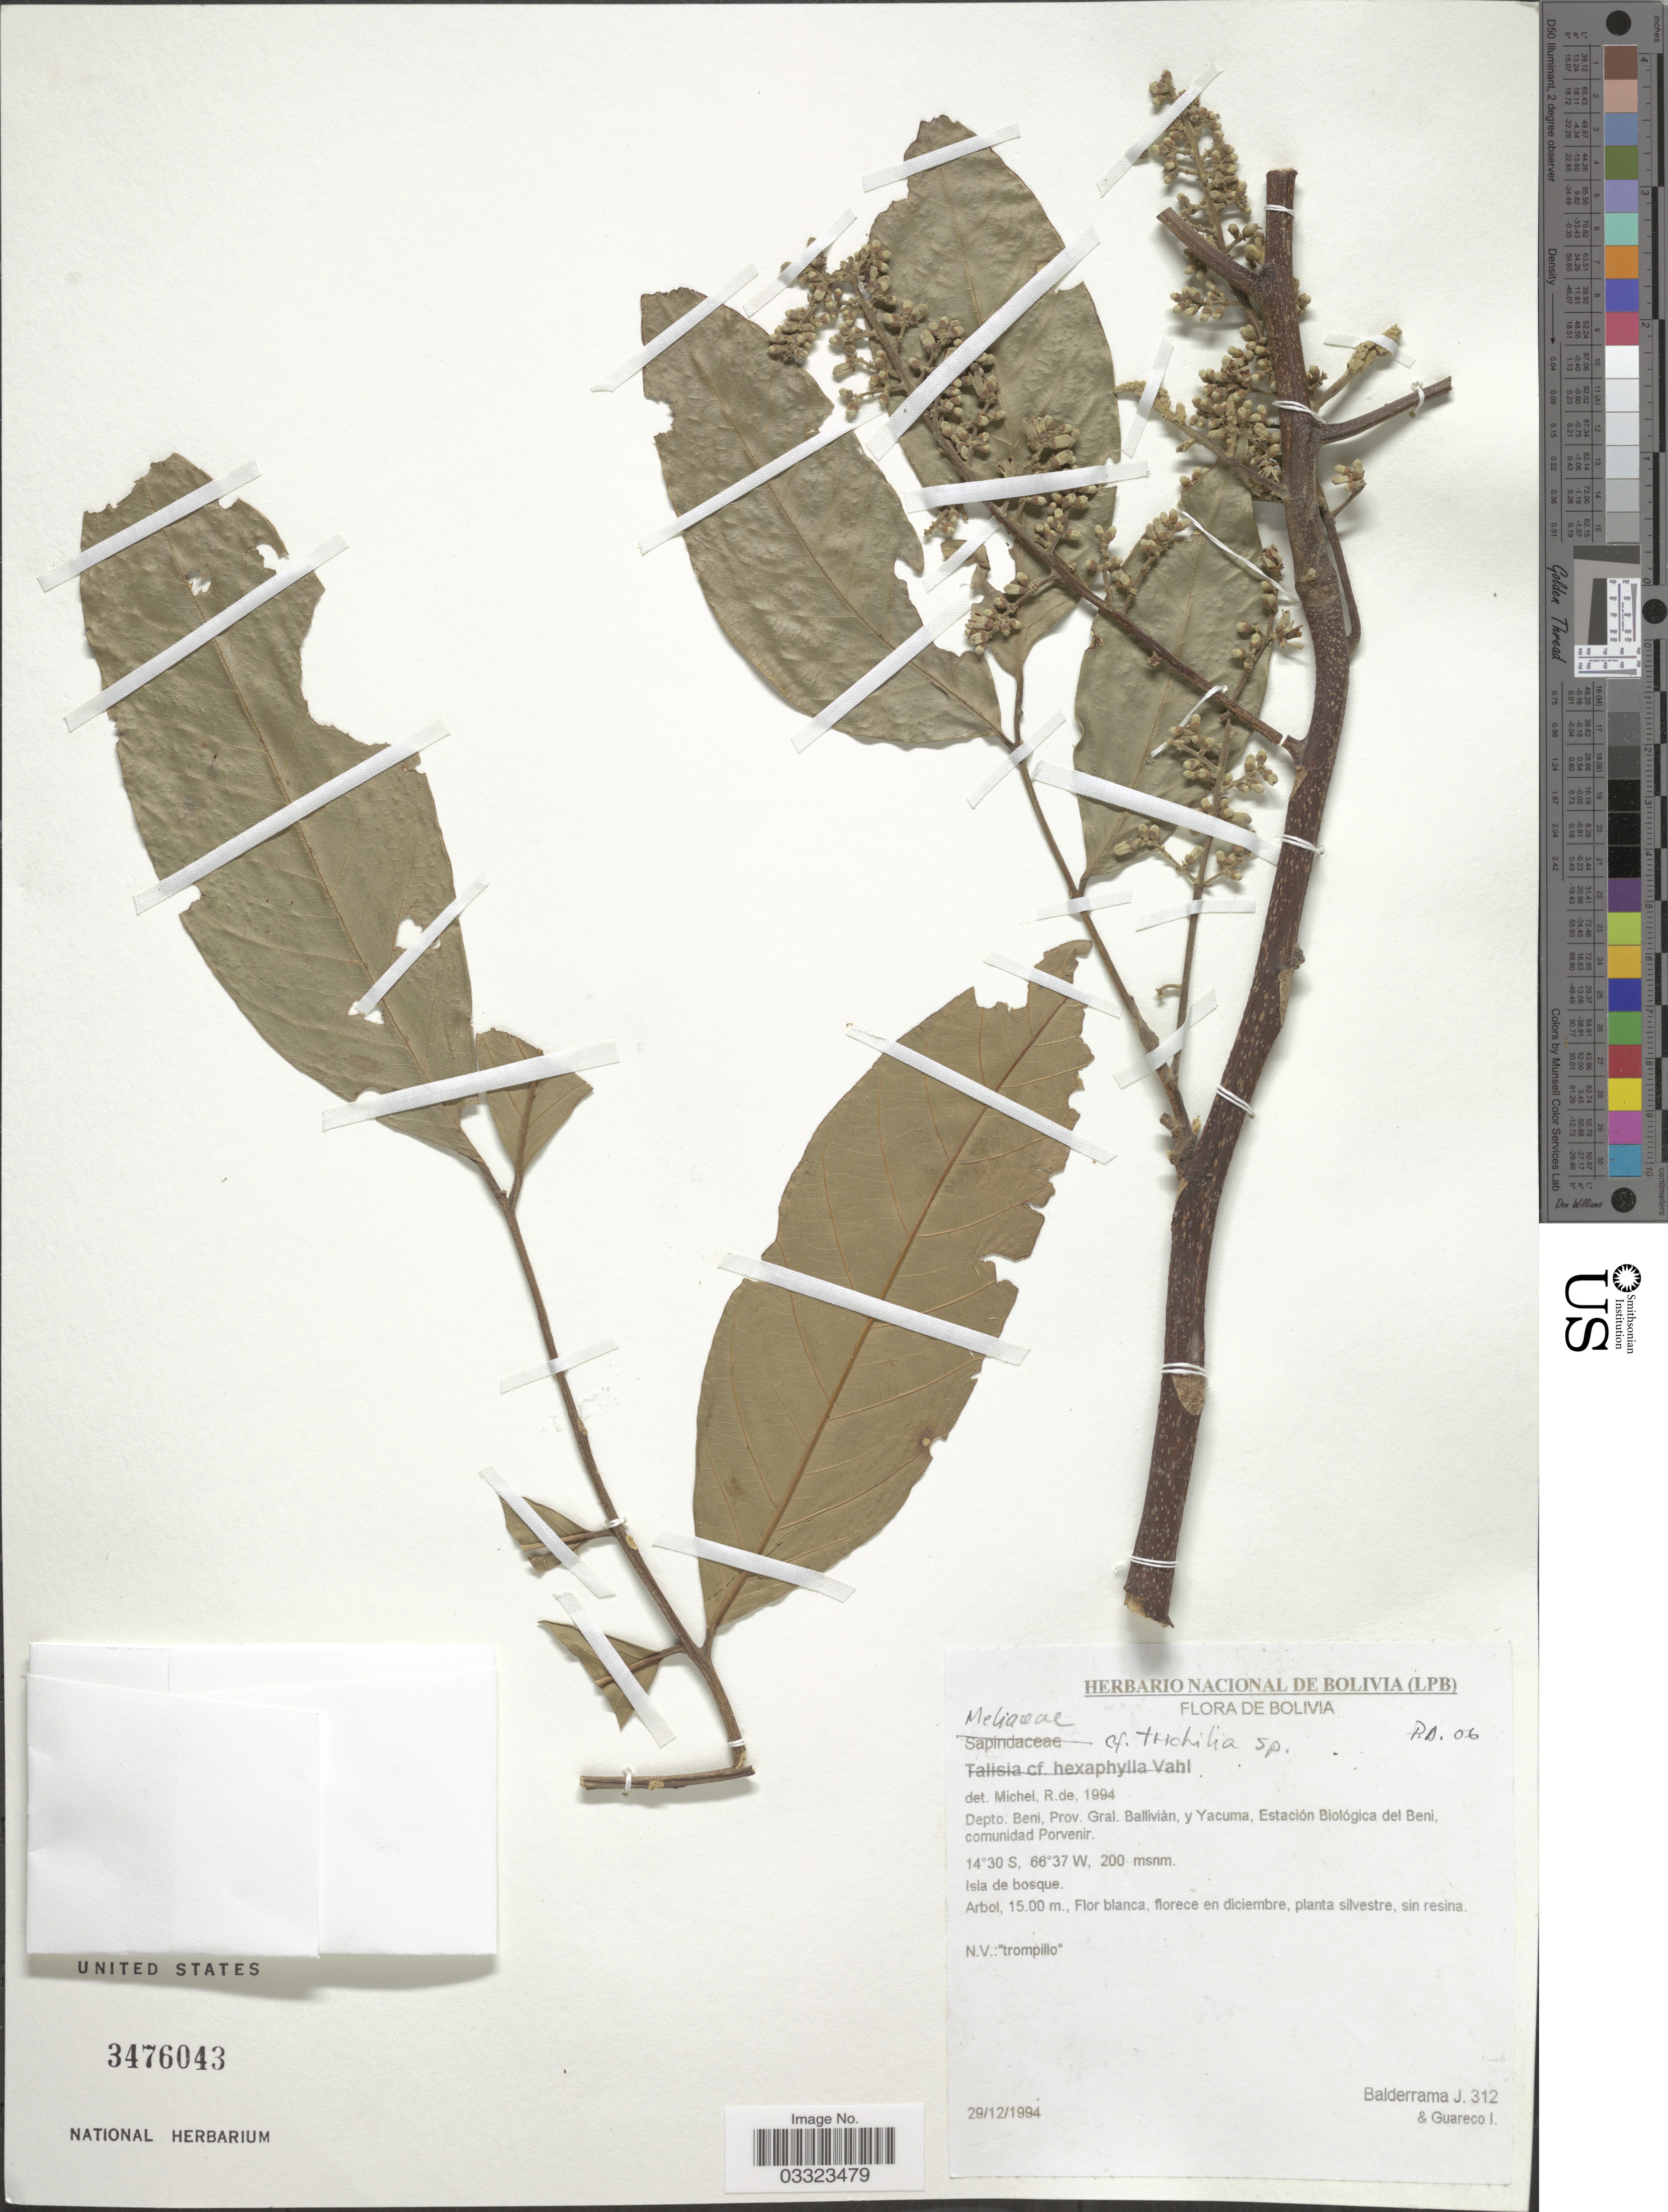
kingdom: Plantae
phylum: Tracheophyta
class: Magnoliopsida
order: Sapindales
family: Meliaceae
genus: Trichilia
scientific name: Trichilia sp.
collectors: J. Balderrama & I. Guareco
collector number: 312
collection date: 1994-12-29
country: Bolivia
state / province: Beni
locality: Depto. Beni, Prov. Gral. Ballivián, y Yacuma, Estación Biológica del Beni comunidad Porvenir.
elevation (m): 200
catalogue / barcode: US 3476043